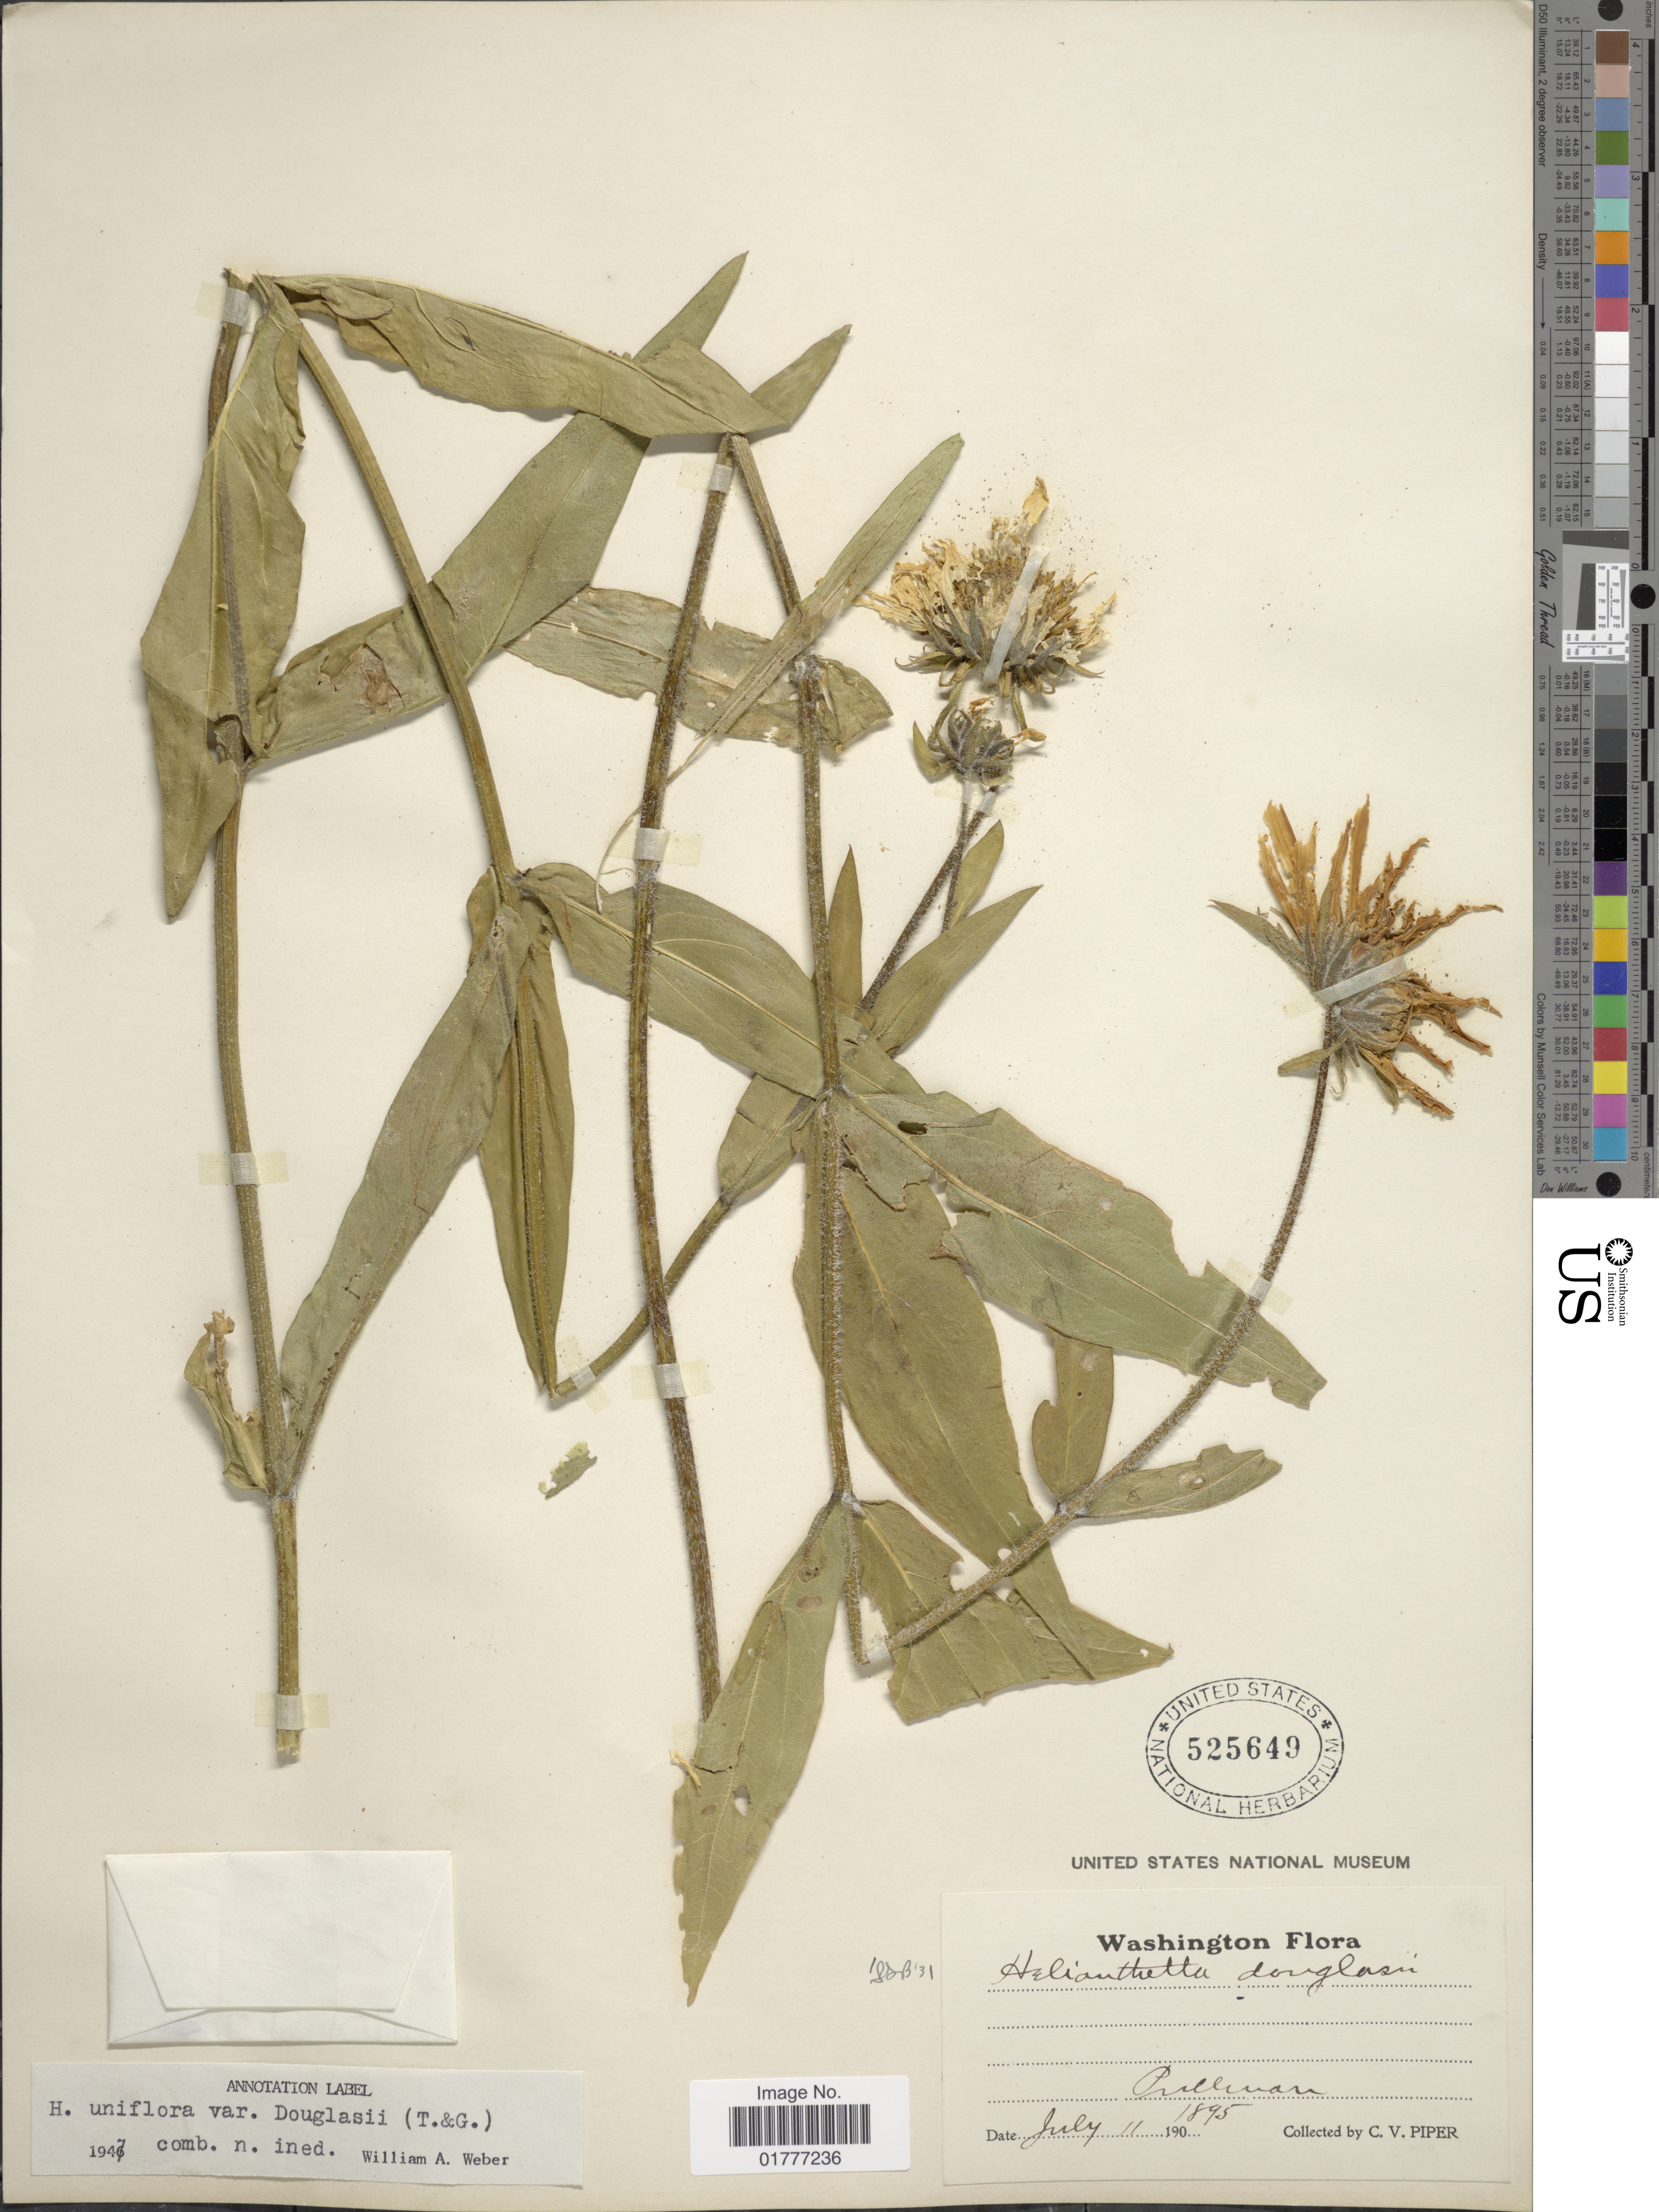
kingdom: Plantae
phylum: Tracheophyta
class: Magnoliopsida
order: Asterales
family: Asteraceae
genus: Helianthella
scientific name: Helianthella douglasii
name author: Torr. & A. Gray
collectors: C. V. Piper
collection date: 1895-07-11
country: United States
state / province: Washington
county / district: Whitman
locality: Pullman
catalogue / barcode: US 525649